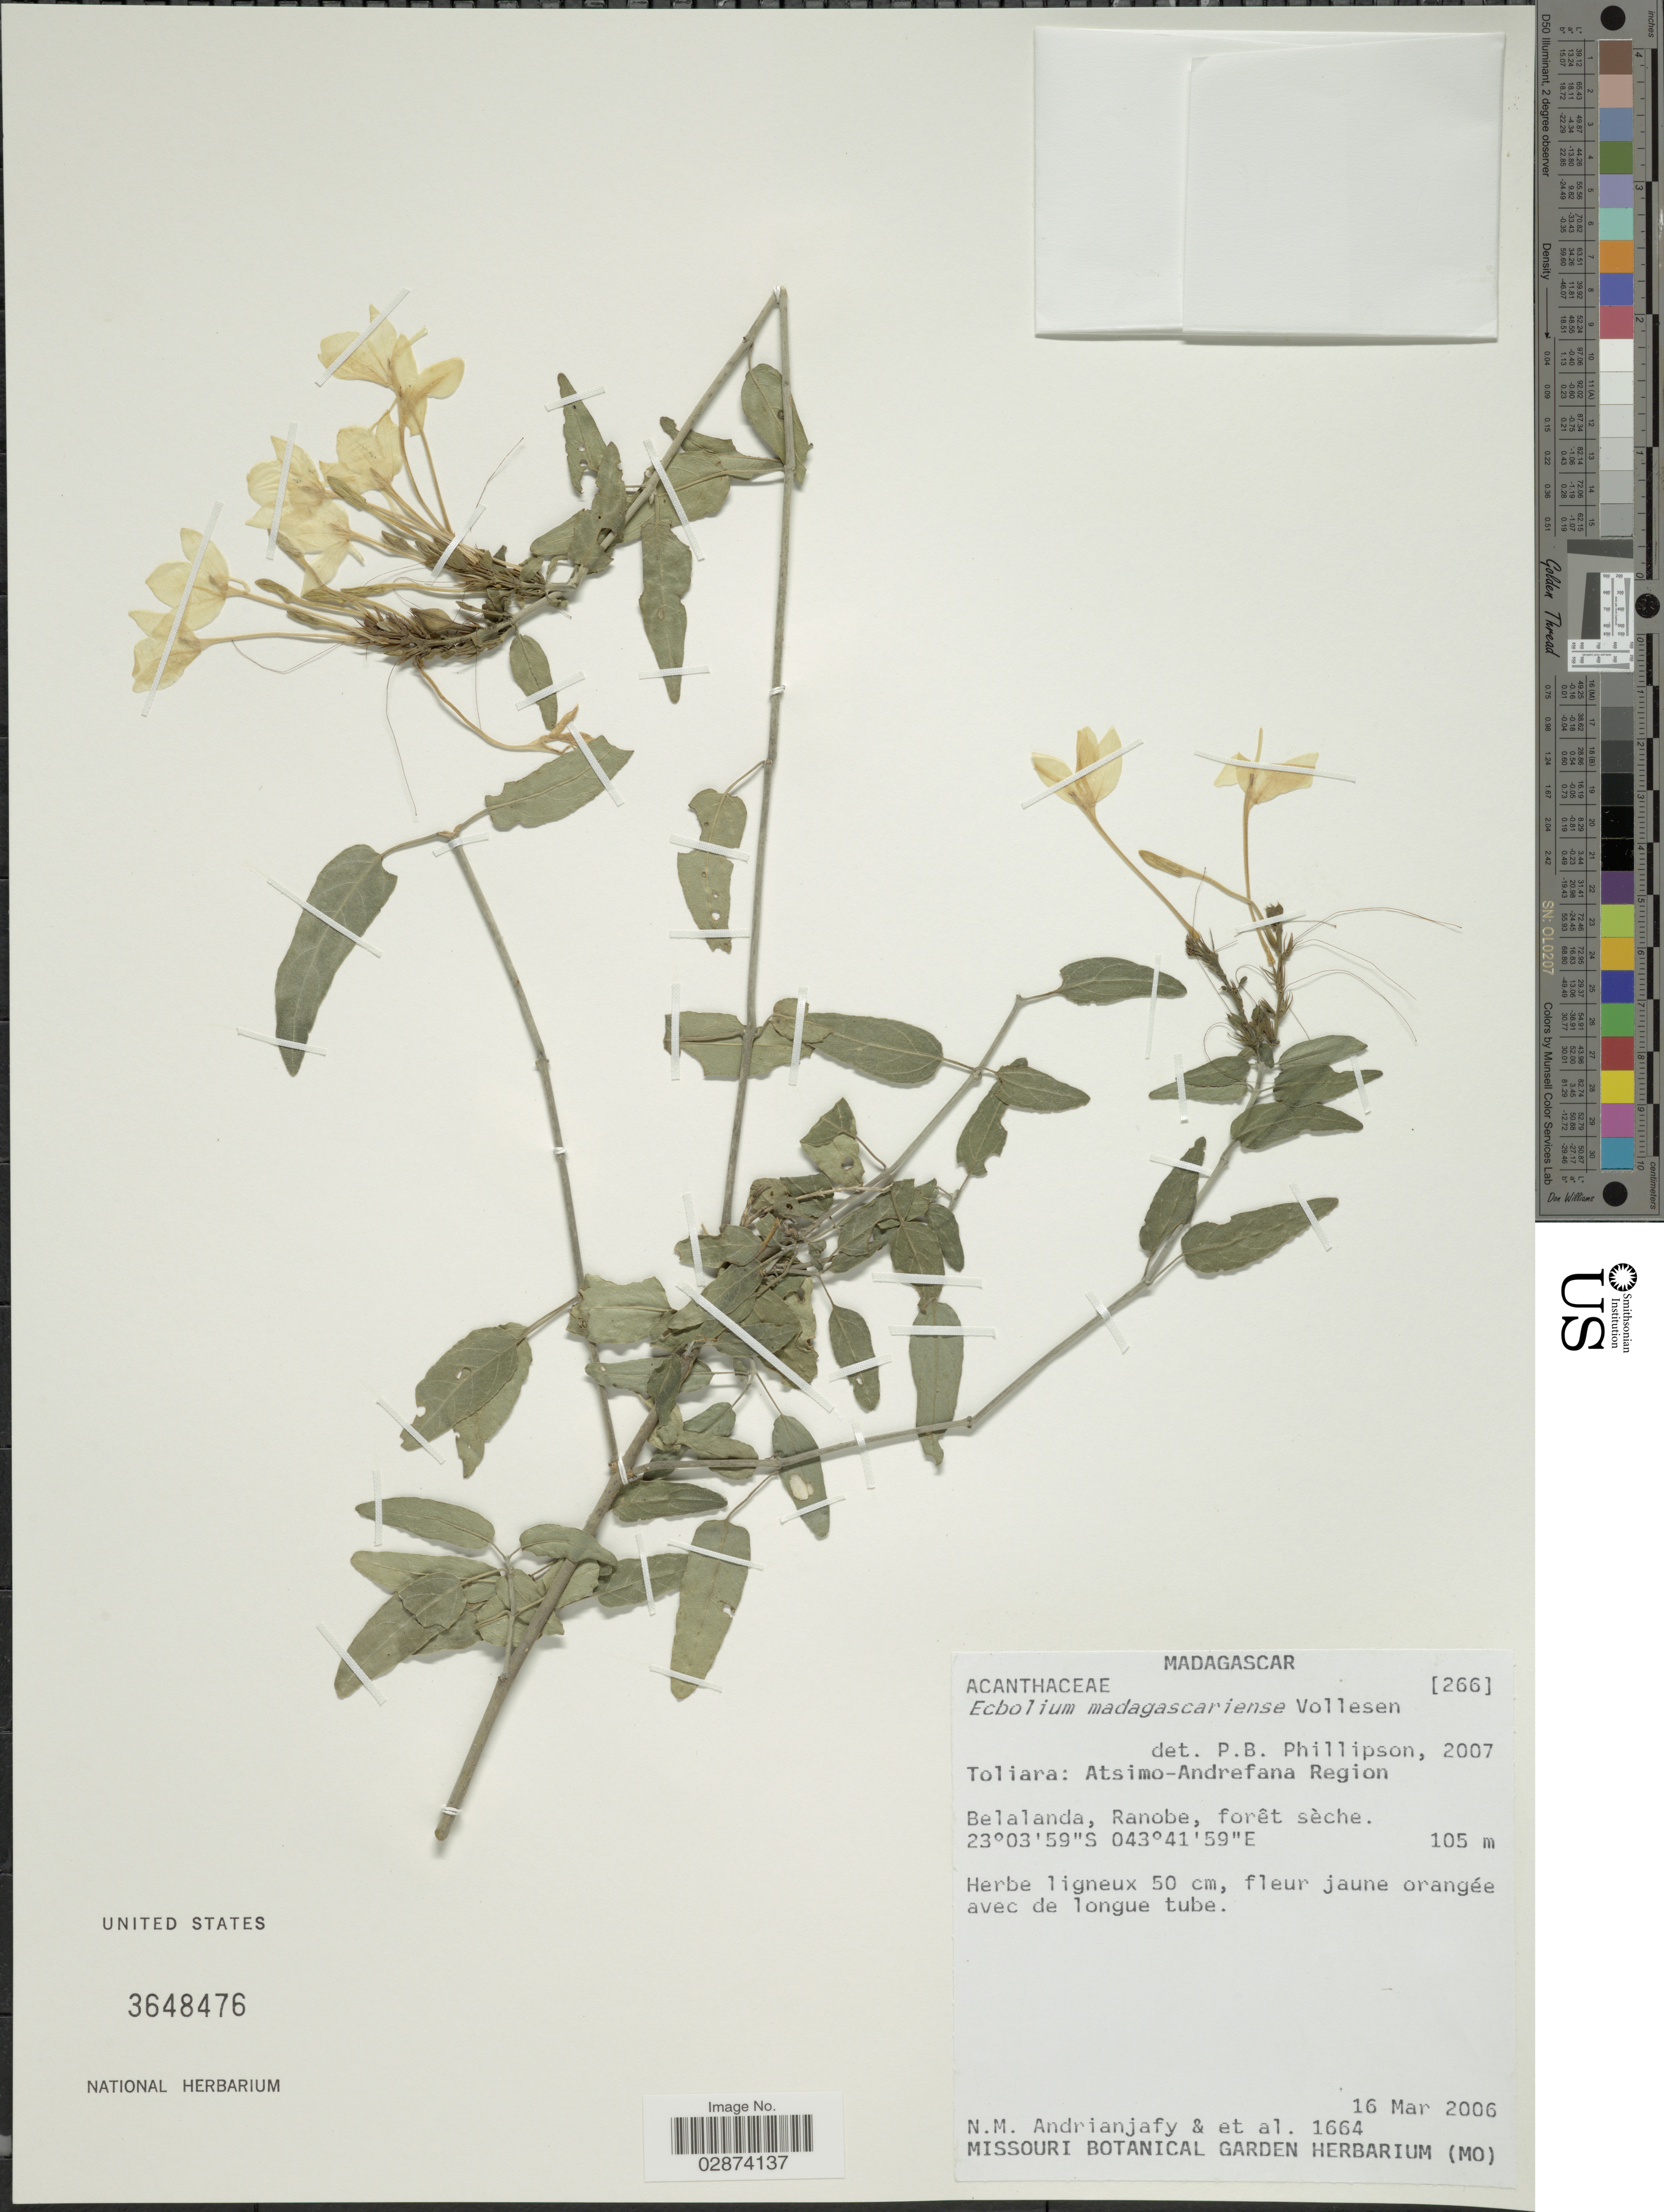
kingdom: Plantae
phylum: Tracheophyta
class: Magnoliopsida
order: Lamiales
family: Acanthaceae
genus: Ecbolium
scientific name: Ecbolium madagascariense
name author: Vollesen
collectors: N. M. Andrianjafy & et al.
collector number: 1664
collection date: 2006-03-16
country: Madagascar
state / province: Atsimo-Andrefana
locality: Atsimo-Andrefana Region. Belalanda, Ranobe.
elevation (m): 105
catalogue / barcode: US 3648476